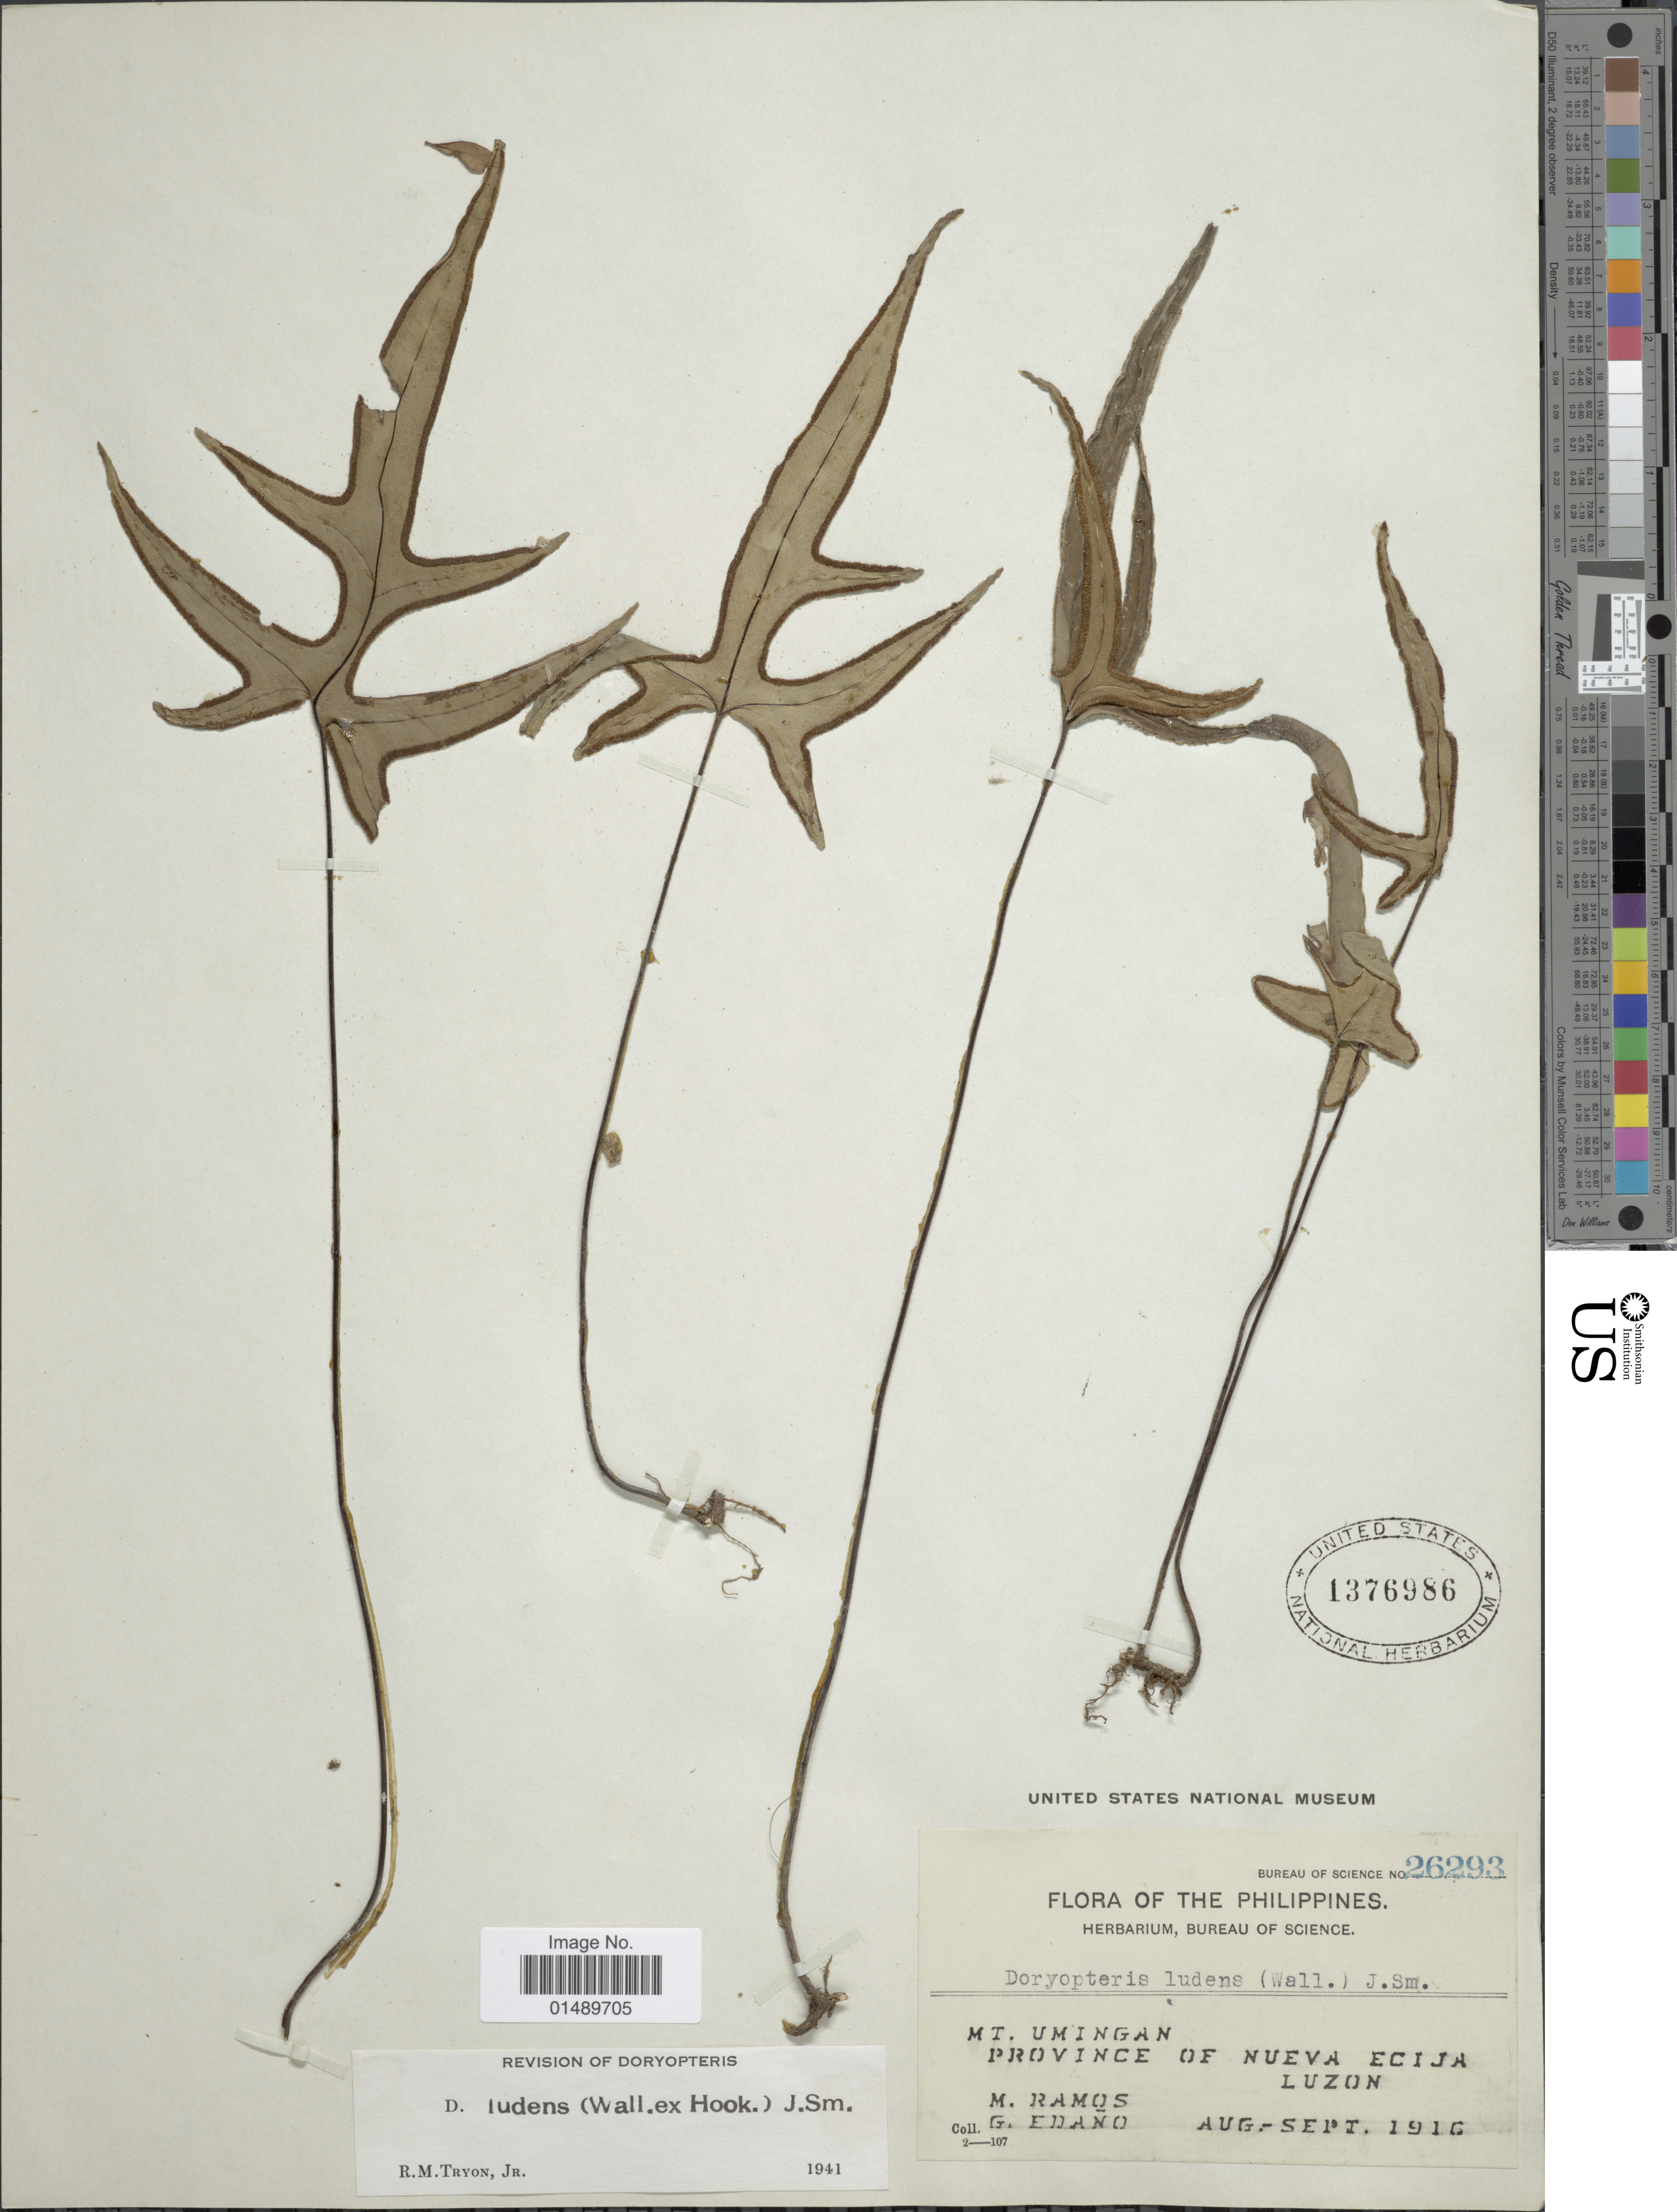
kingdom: Plantae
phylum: Tracheophyta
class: Polypodiopsida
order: Polypodiales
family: Pteridaceae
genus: Calciphilopteris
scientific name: Calciphilopteris ludens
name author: (Wall. ex Hook.) Yesilyurt & H. Schneid.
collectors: M. Ramos & G. Edaño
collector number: Bureau of Science 26293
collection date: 1916-08/1916-09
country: Philippines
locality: Philippines, Mt. Umingan, province of Nueva Ecija Luzon.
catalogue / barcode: US 1376986